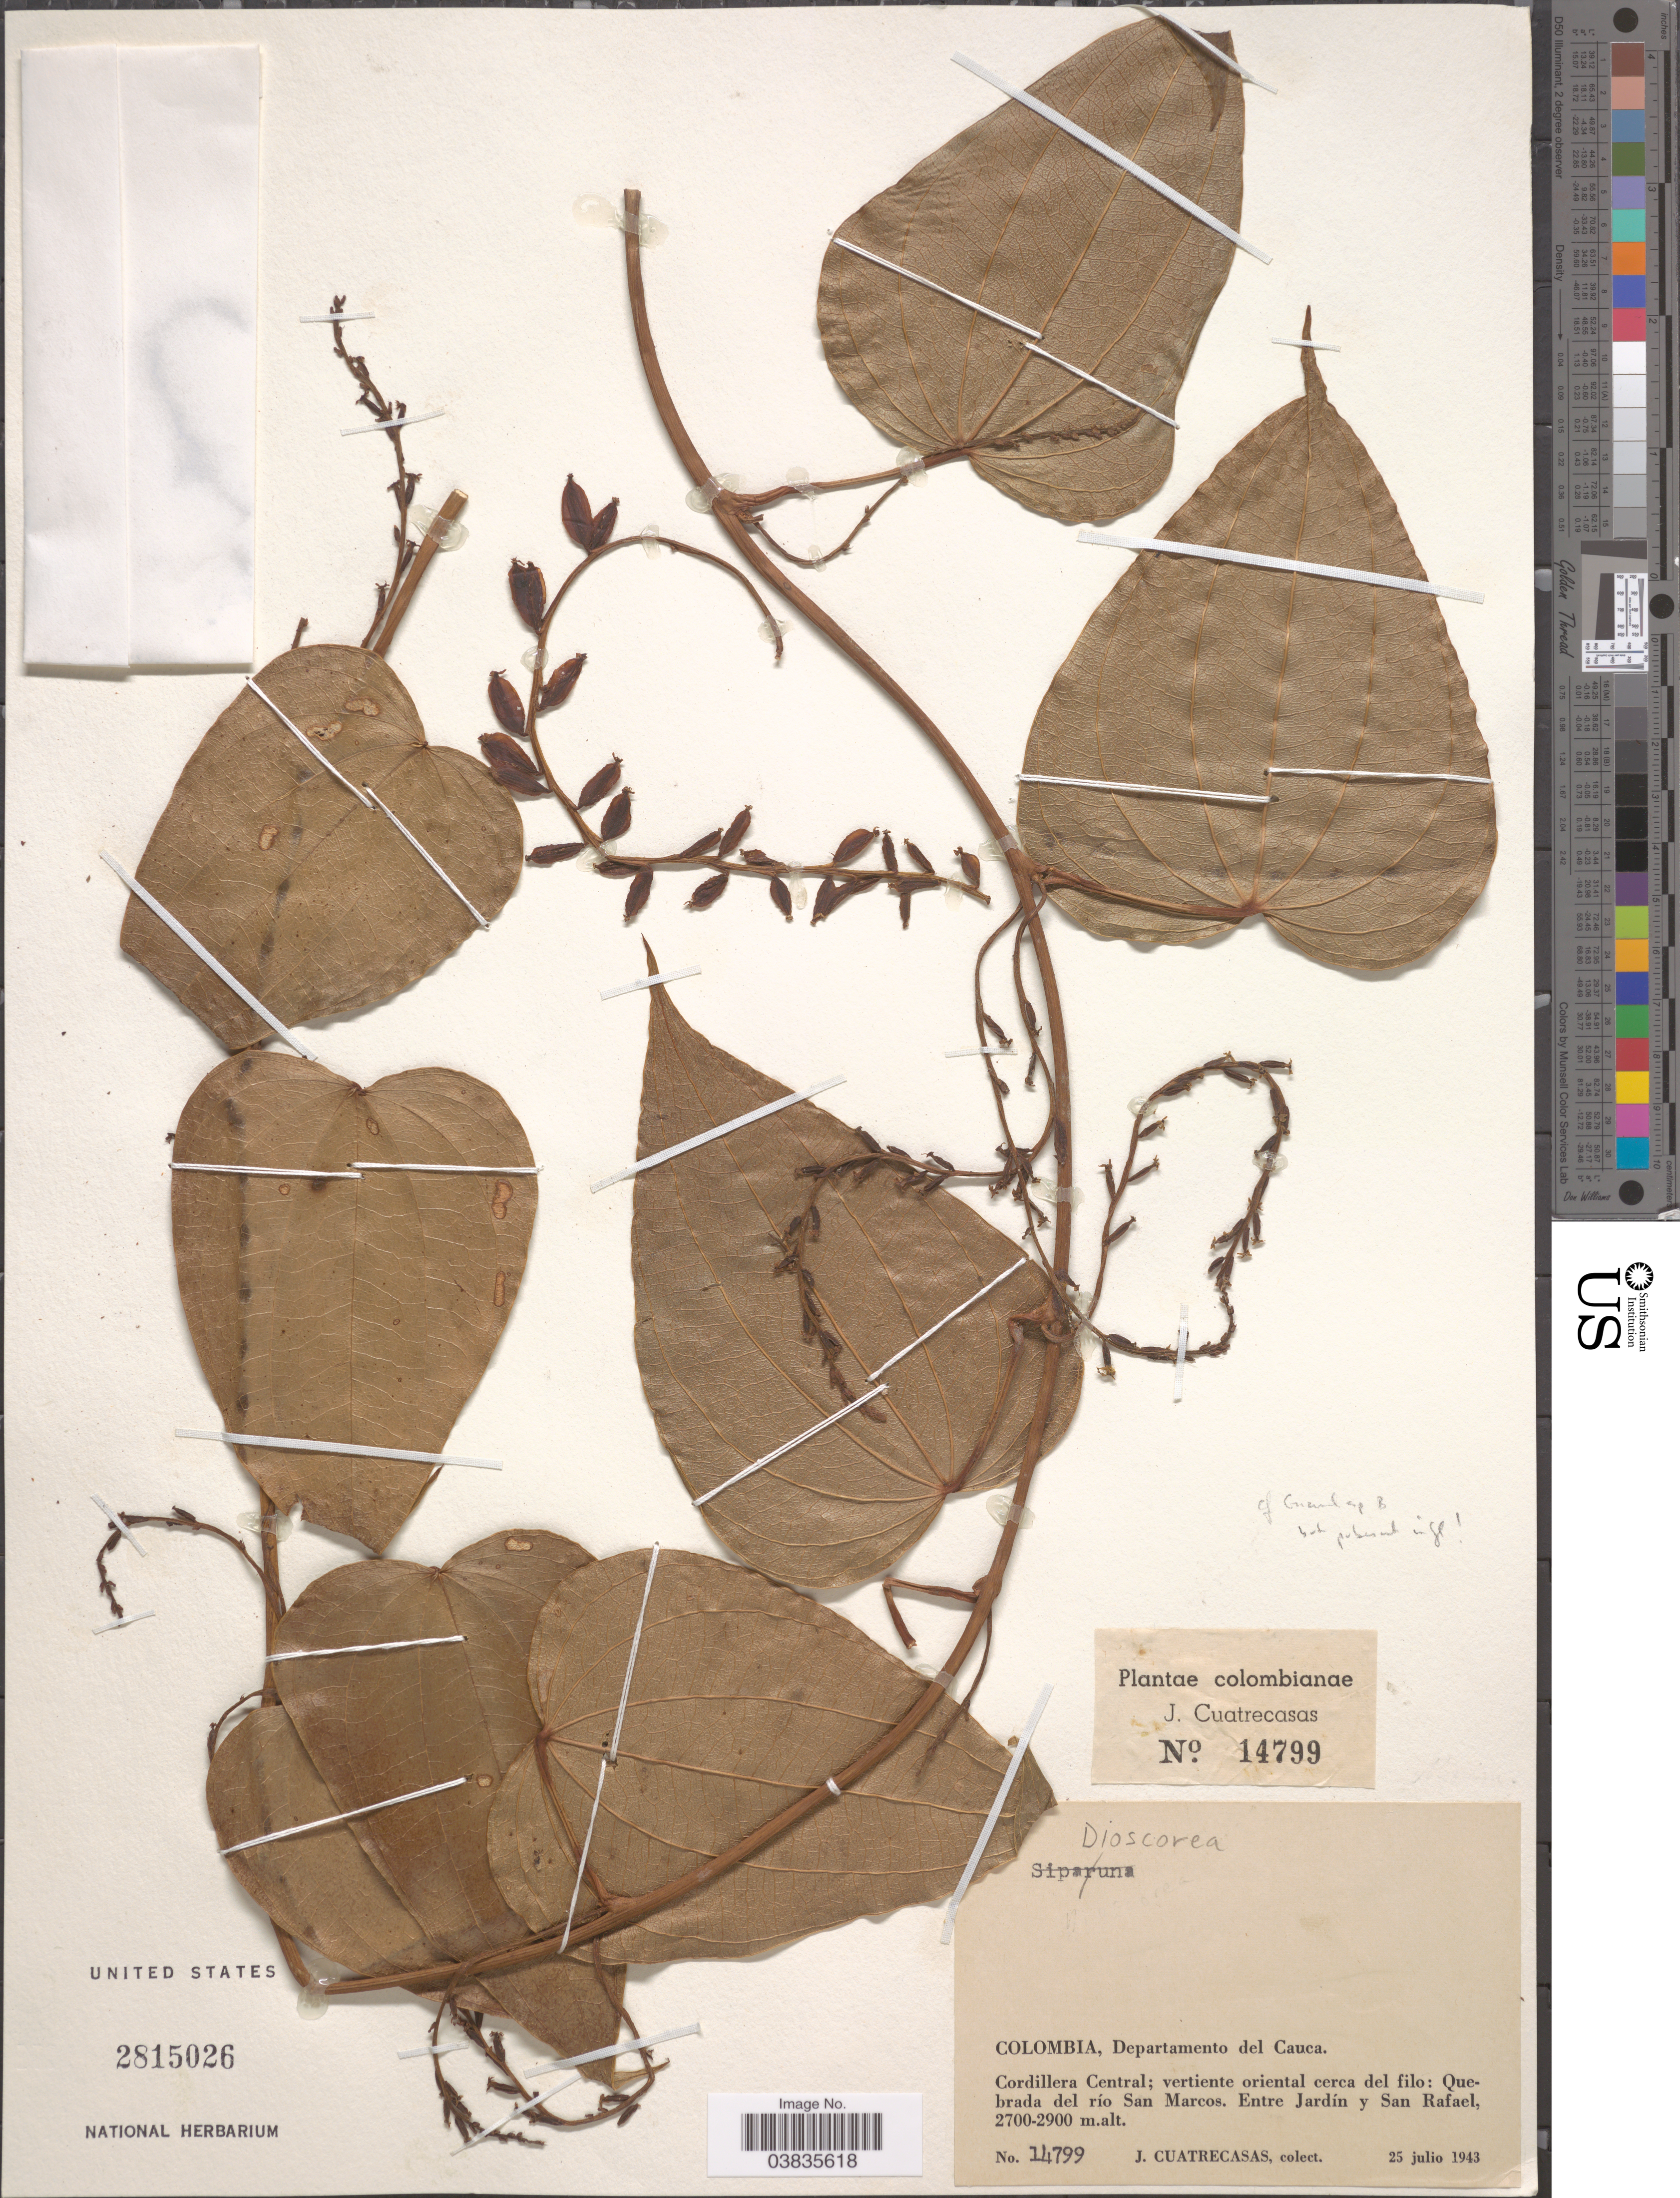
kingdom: Plantae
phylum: Tracheophyta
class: Liliopsida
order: Dioscoreales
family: Dioscoreaceae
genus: Dioscorea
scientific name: Dioscorea sp.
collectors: J. Cuatrecasas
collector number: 14799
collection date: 1943-07-25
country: Colombia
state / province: Cauca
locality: Departamento del Cauca. Cordillera Central; vertiente oriental cerca del filo: Quebrada del río San Marcos. Entre Jardín y San Rafael.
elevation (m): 2700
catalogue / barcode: US 2815026